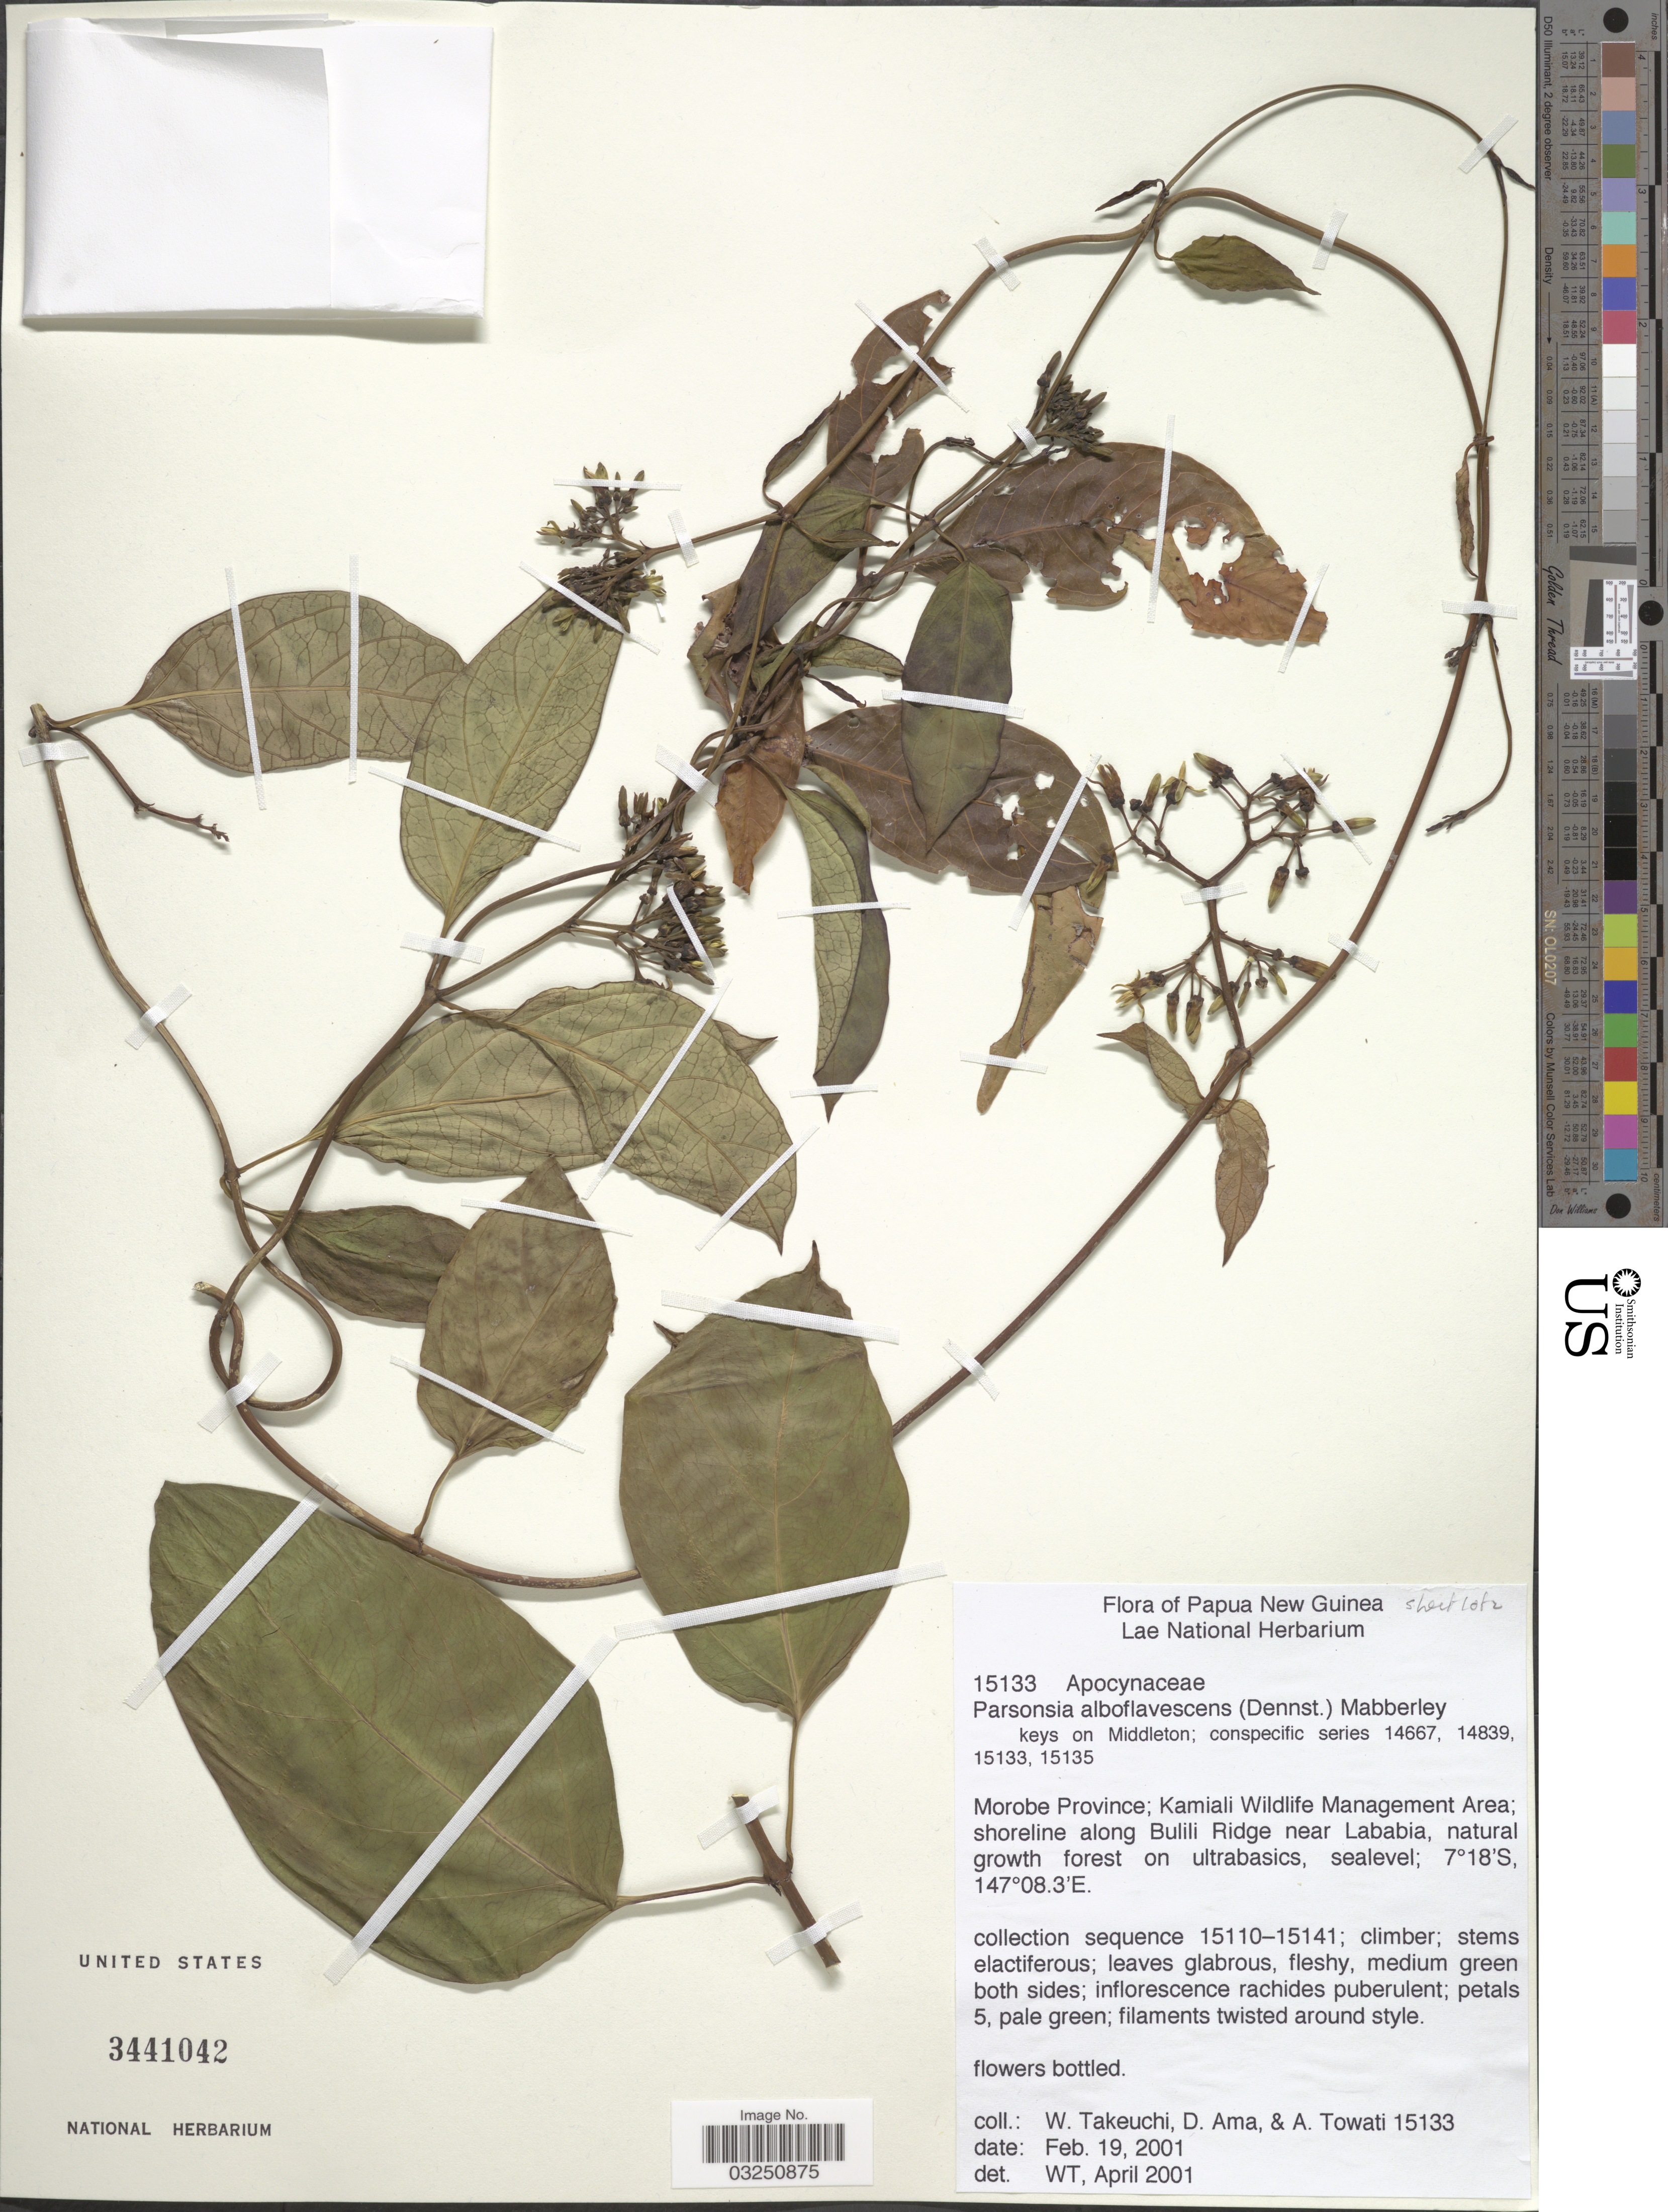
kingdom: Plantae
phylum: Tracheophyta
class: Magnoliopsida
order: Gentianales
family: Apocynaceae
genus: Parsonsia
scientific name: Parsonsia alboflavescens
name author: (Dennst.) Mabberley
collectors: W. Takeuchi, D. Ama & A. Towati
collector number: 15133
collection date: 2001-02-19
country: Papua New Guinea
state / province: Morobe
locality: Morobe Province; Kamiali Wildlife Management Area; shoreline along Bulili Ridge near Lababia.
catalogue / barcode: US 3441042